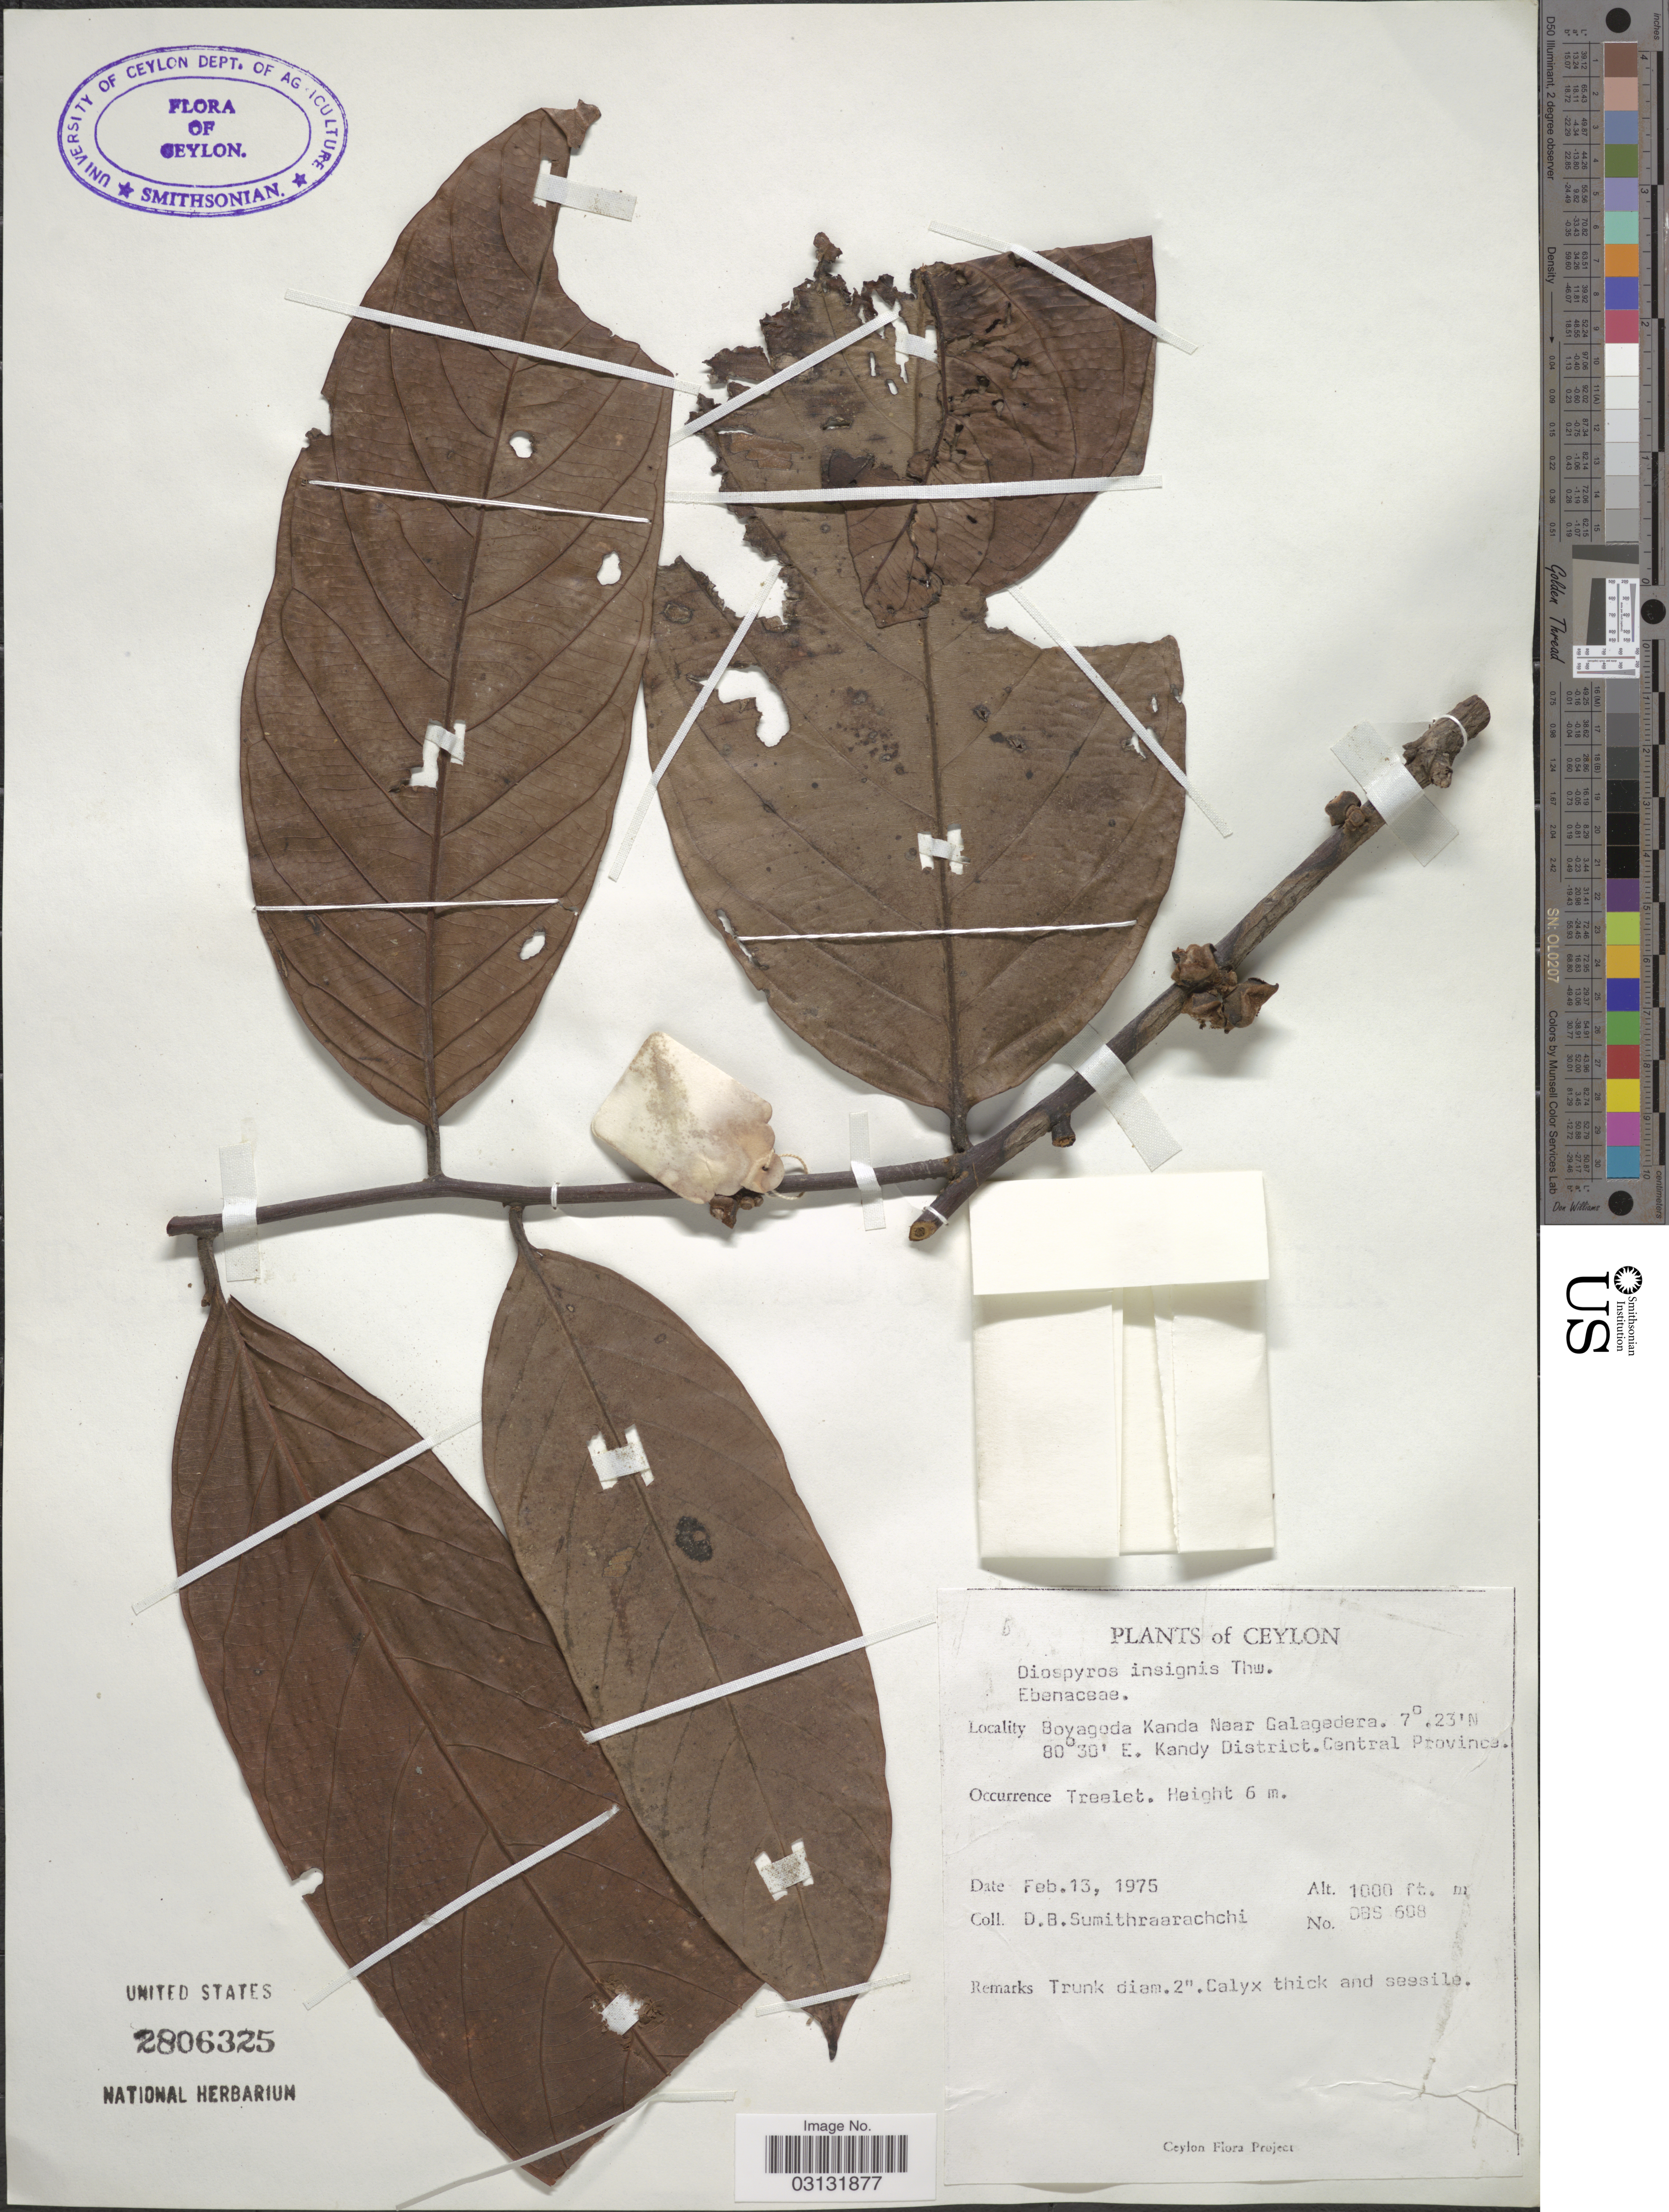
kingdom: Plantae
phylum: Tracheophyta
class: Magnoliopsida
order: Ericales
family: Ebenaceae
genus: Diospyros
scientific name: Diospyros insignis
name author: Thwaites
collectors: D. Sumithrarachchi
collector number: DBS608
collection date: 1975-02-13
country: Sri Lanka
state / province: Central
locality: Ceylon. Boyagoda Kanda Near Galagedera. Kandy District. Central Province.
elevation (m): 305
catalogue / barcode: US 2806325